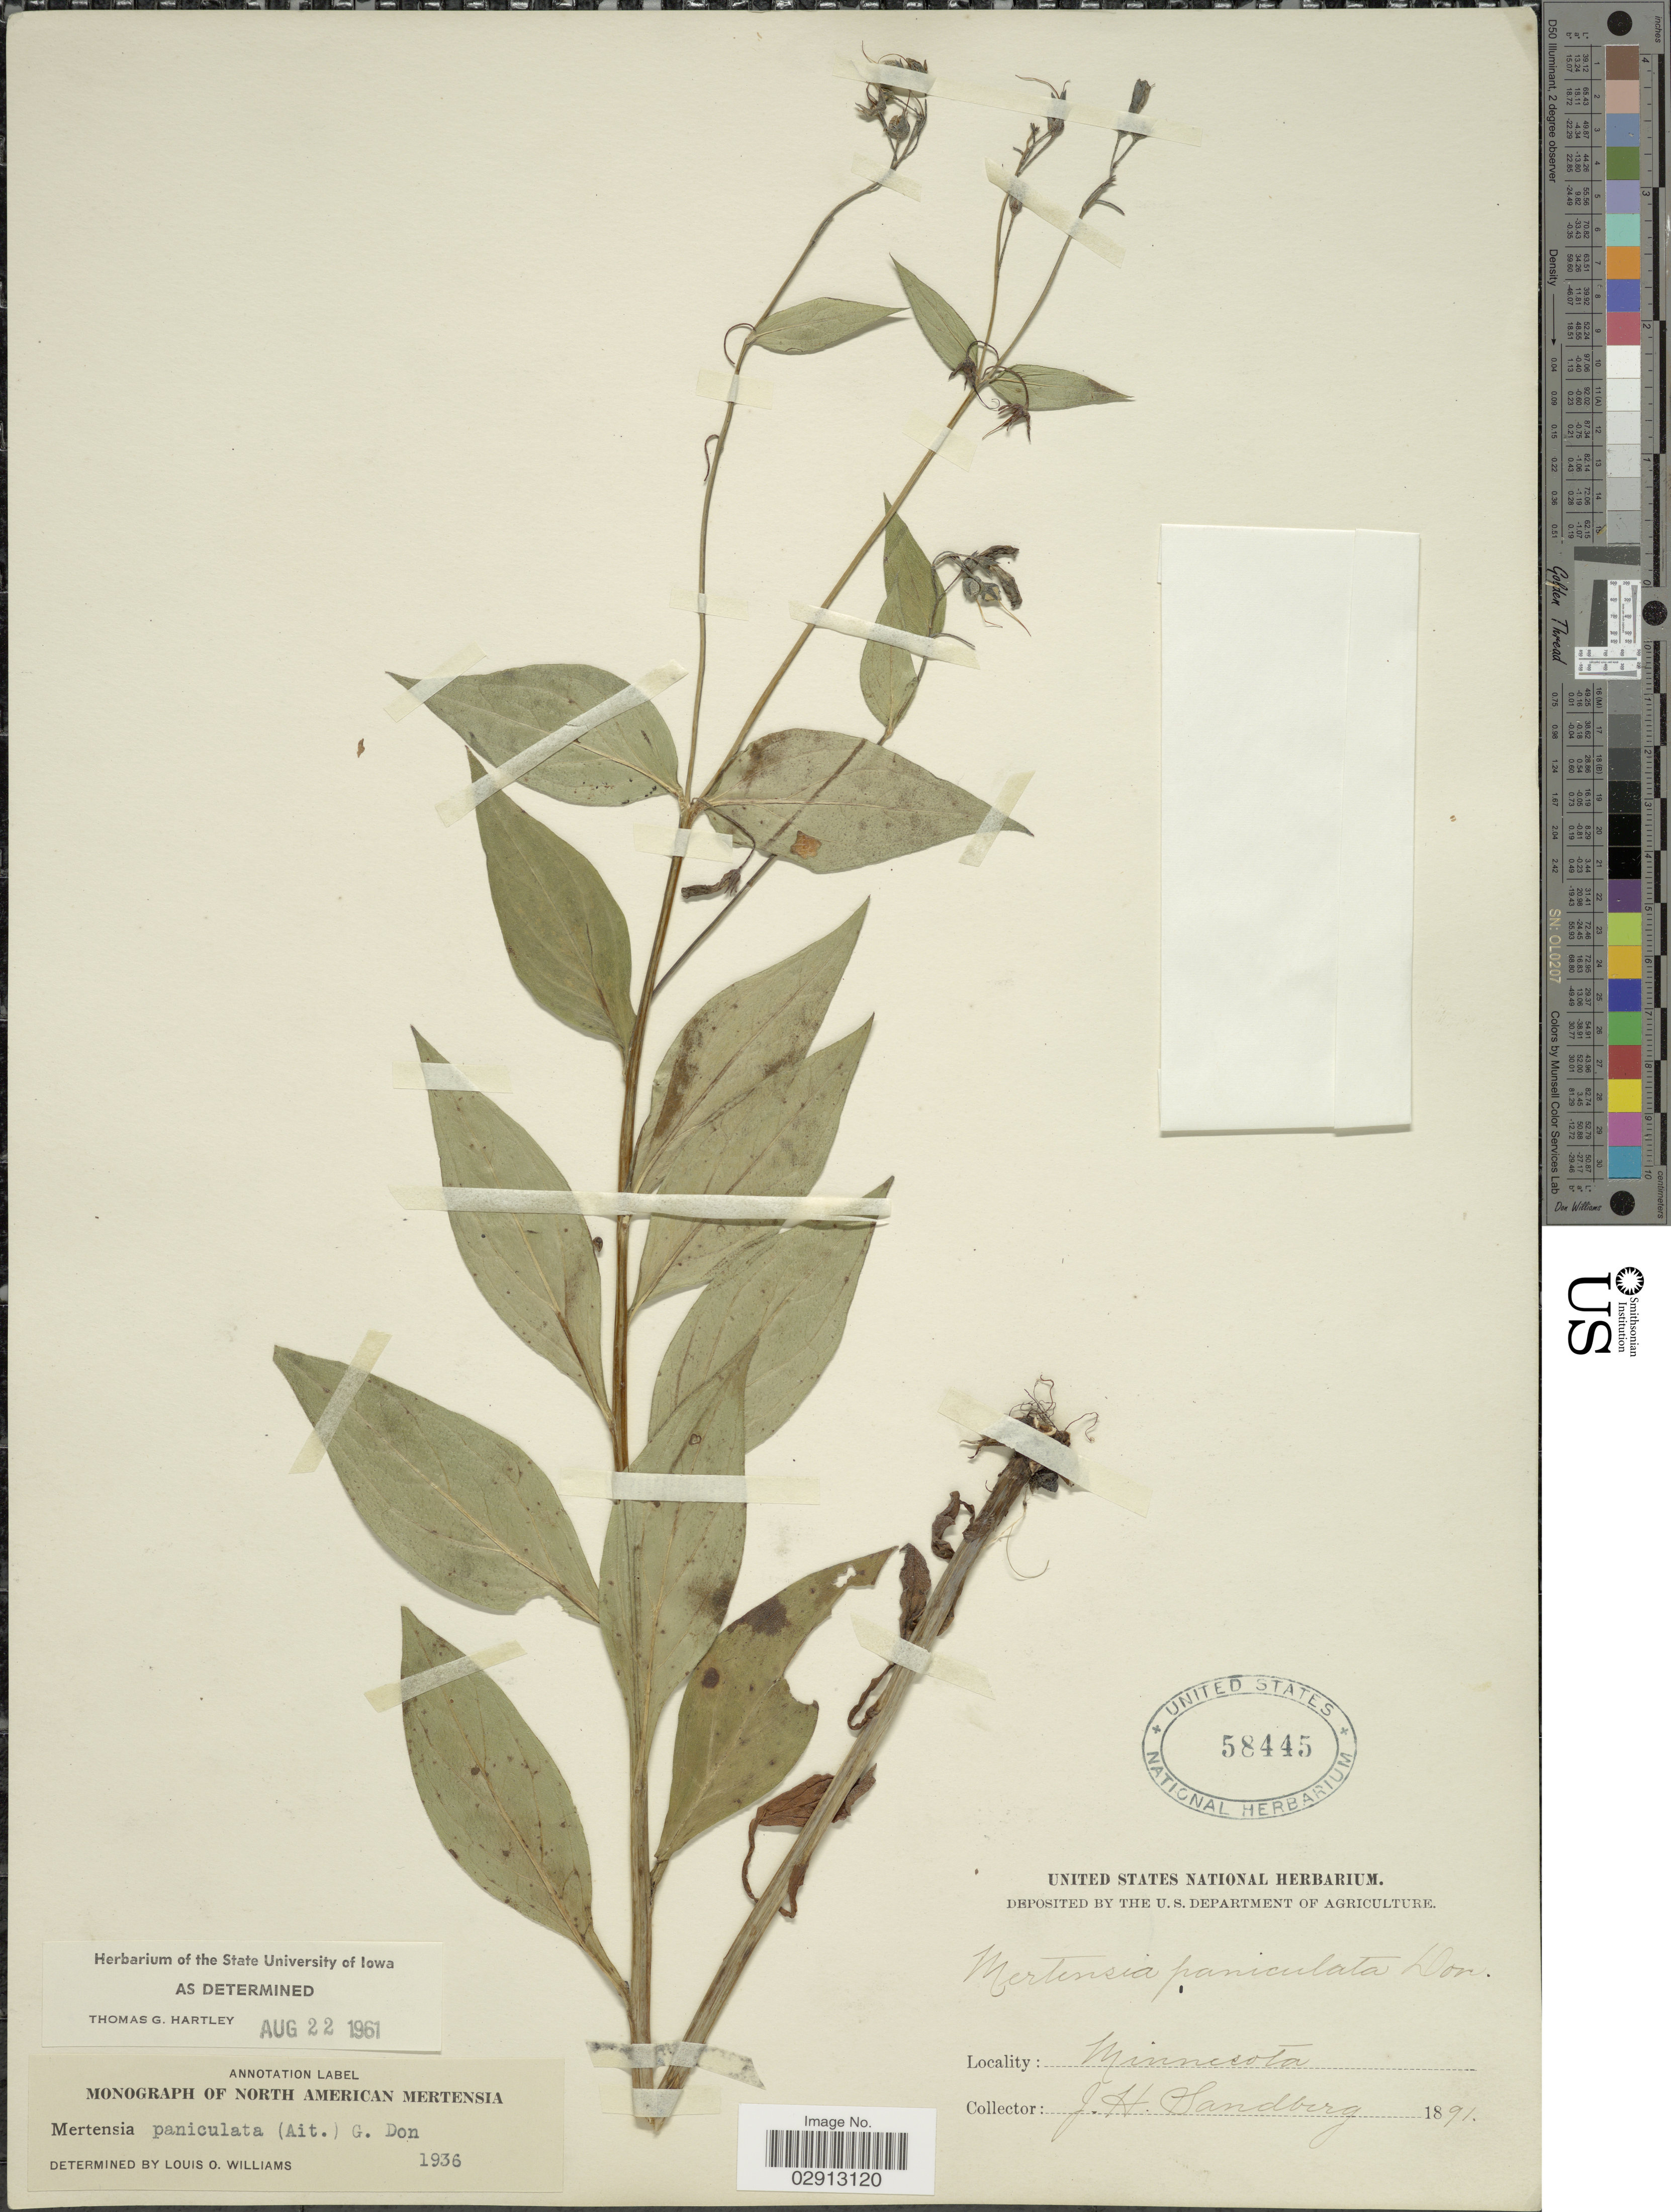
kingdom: Plantae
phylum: Tracheophyta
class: Magnoliopsida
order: Boraginales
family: Boraginaceae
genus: Mertensia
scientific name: Mertensia paniculata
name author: (Aiton) G. Don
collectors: J. H. Sandberg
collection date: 1891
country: United States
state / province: Minnesota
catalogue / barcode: US 58445